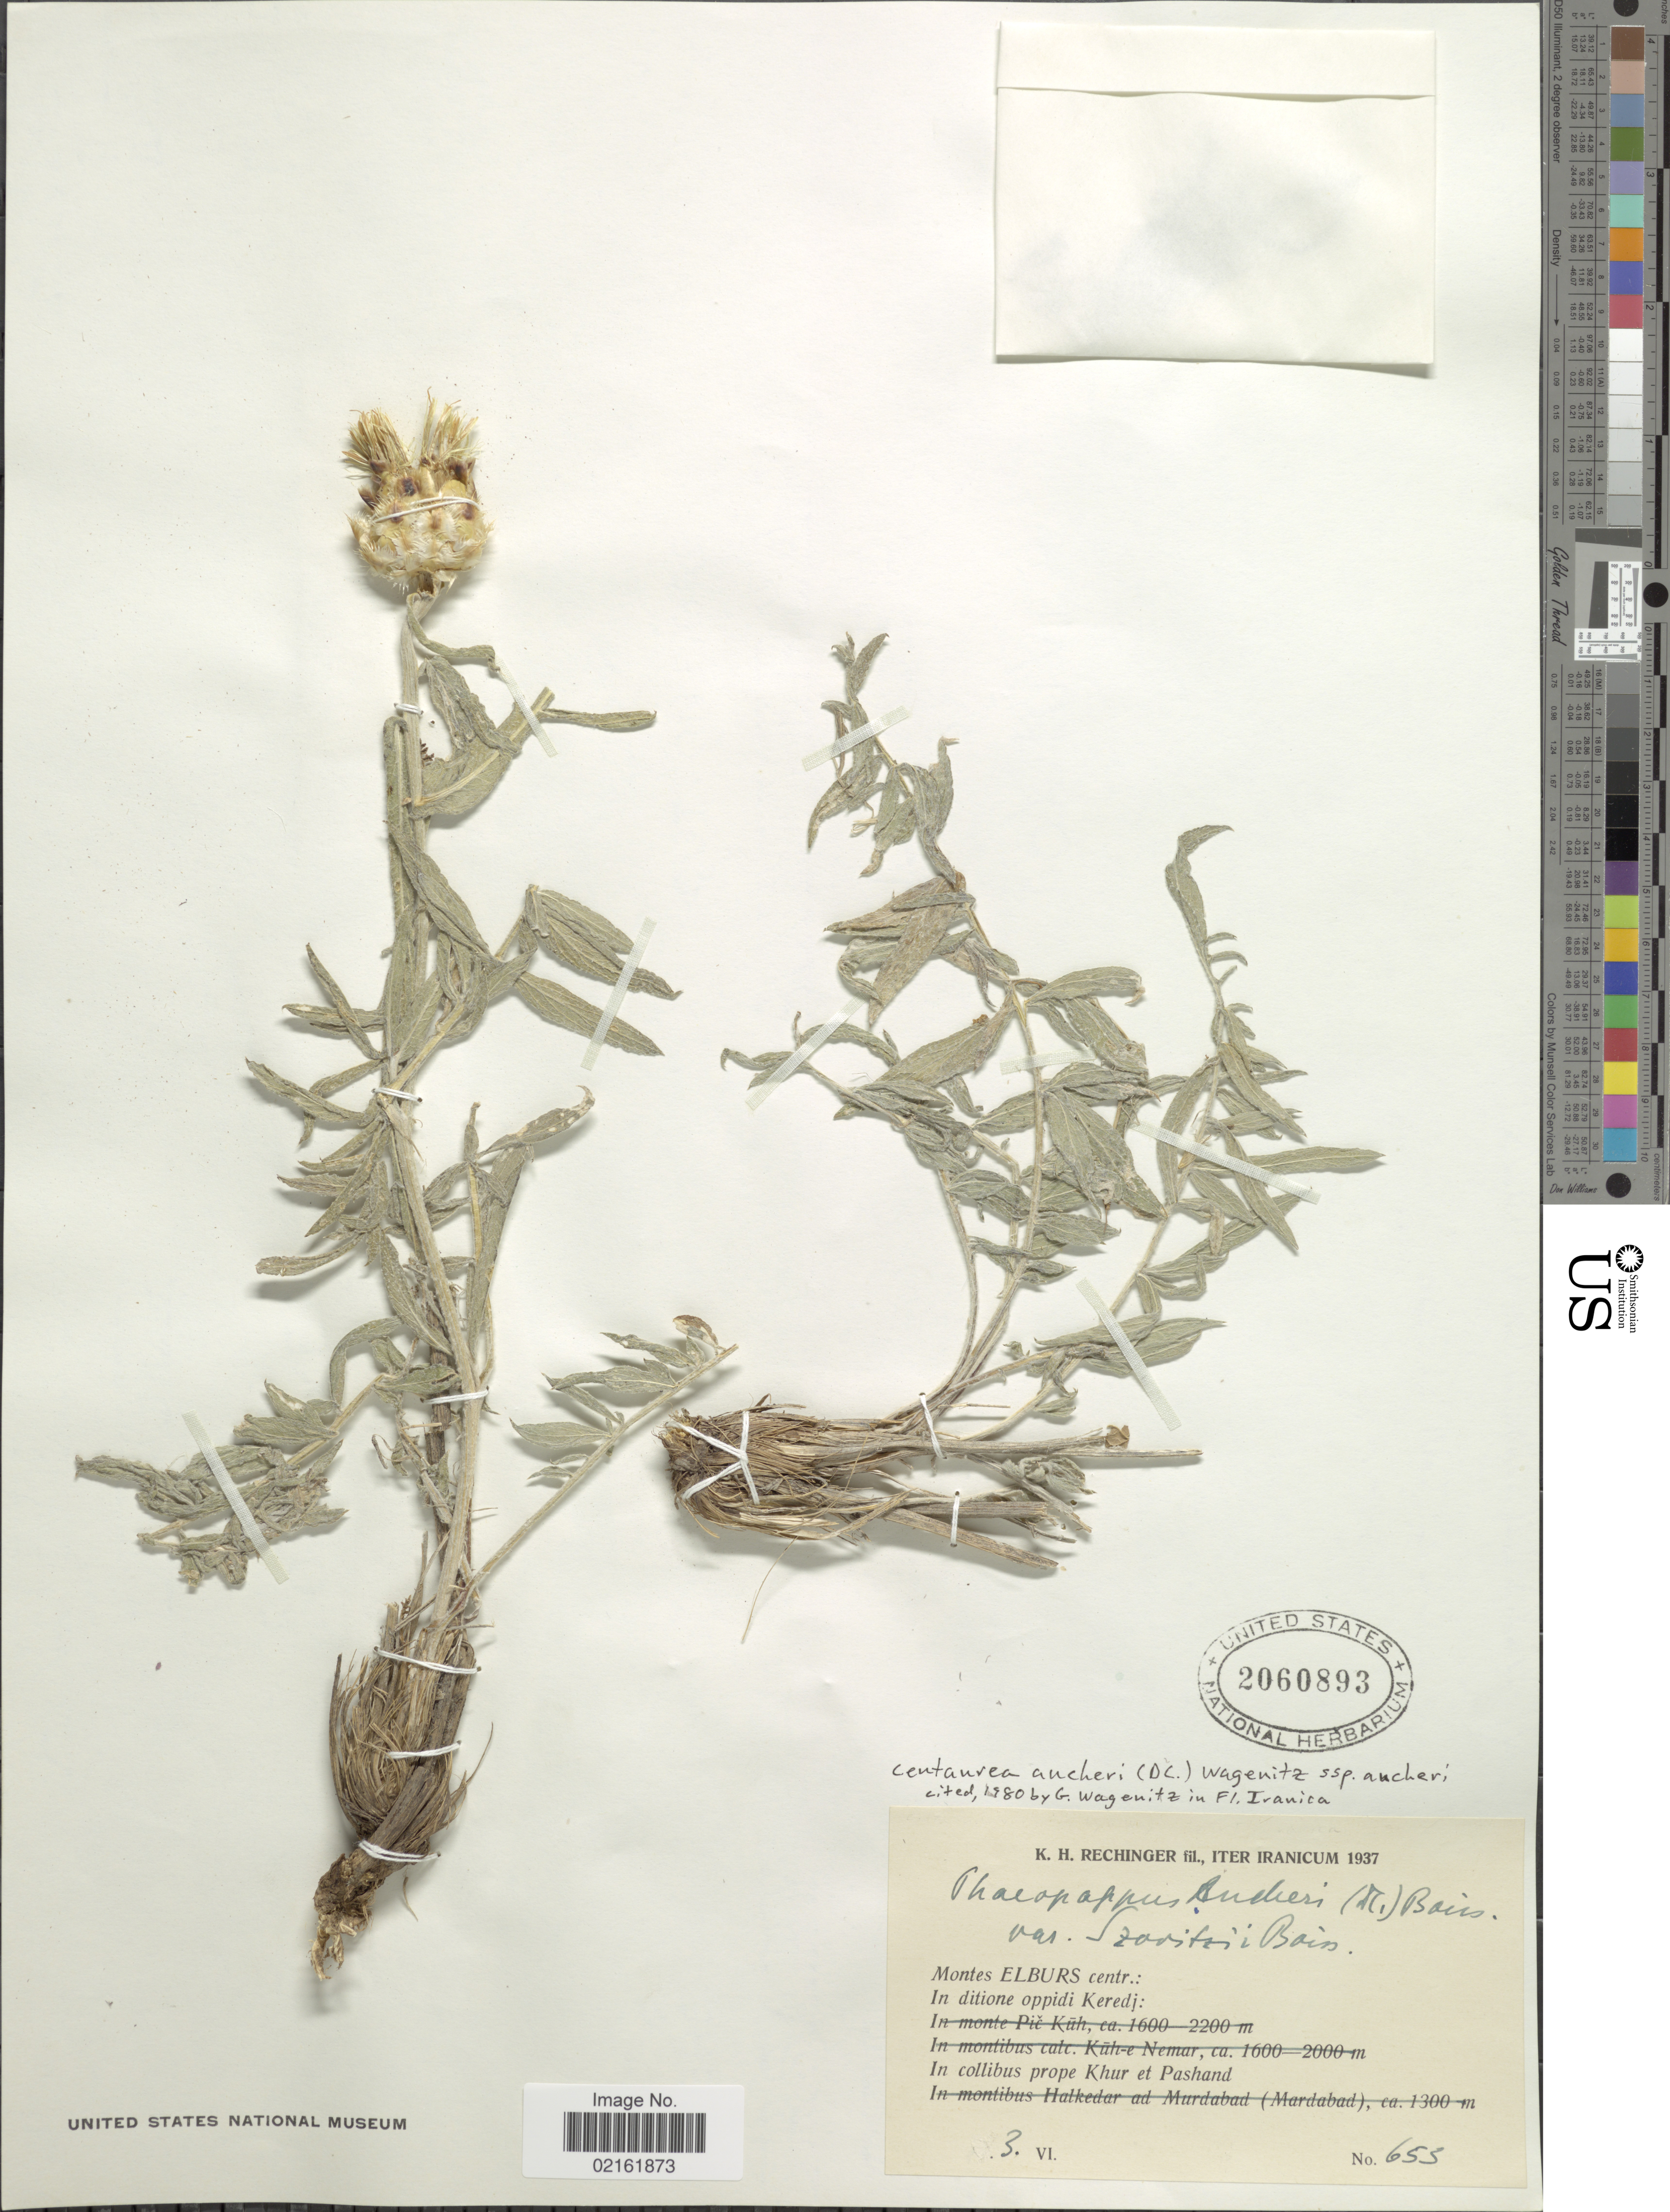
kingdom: Plantae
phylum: Tracheophyta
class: Magnoliopsida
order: Asterales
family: Asteraceae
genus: Centaurea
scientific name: Centaurea aucheri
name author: (DC.) Wagenitz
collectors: K. H. Rechinger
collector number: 653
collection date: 1937-06-03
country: Iran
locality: Montes Elburs centr.: in ditione oppidi Keredj. In collibus prope Khur et Pashand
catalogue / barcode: US 2060893